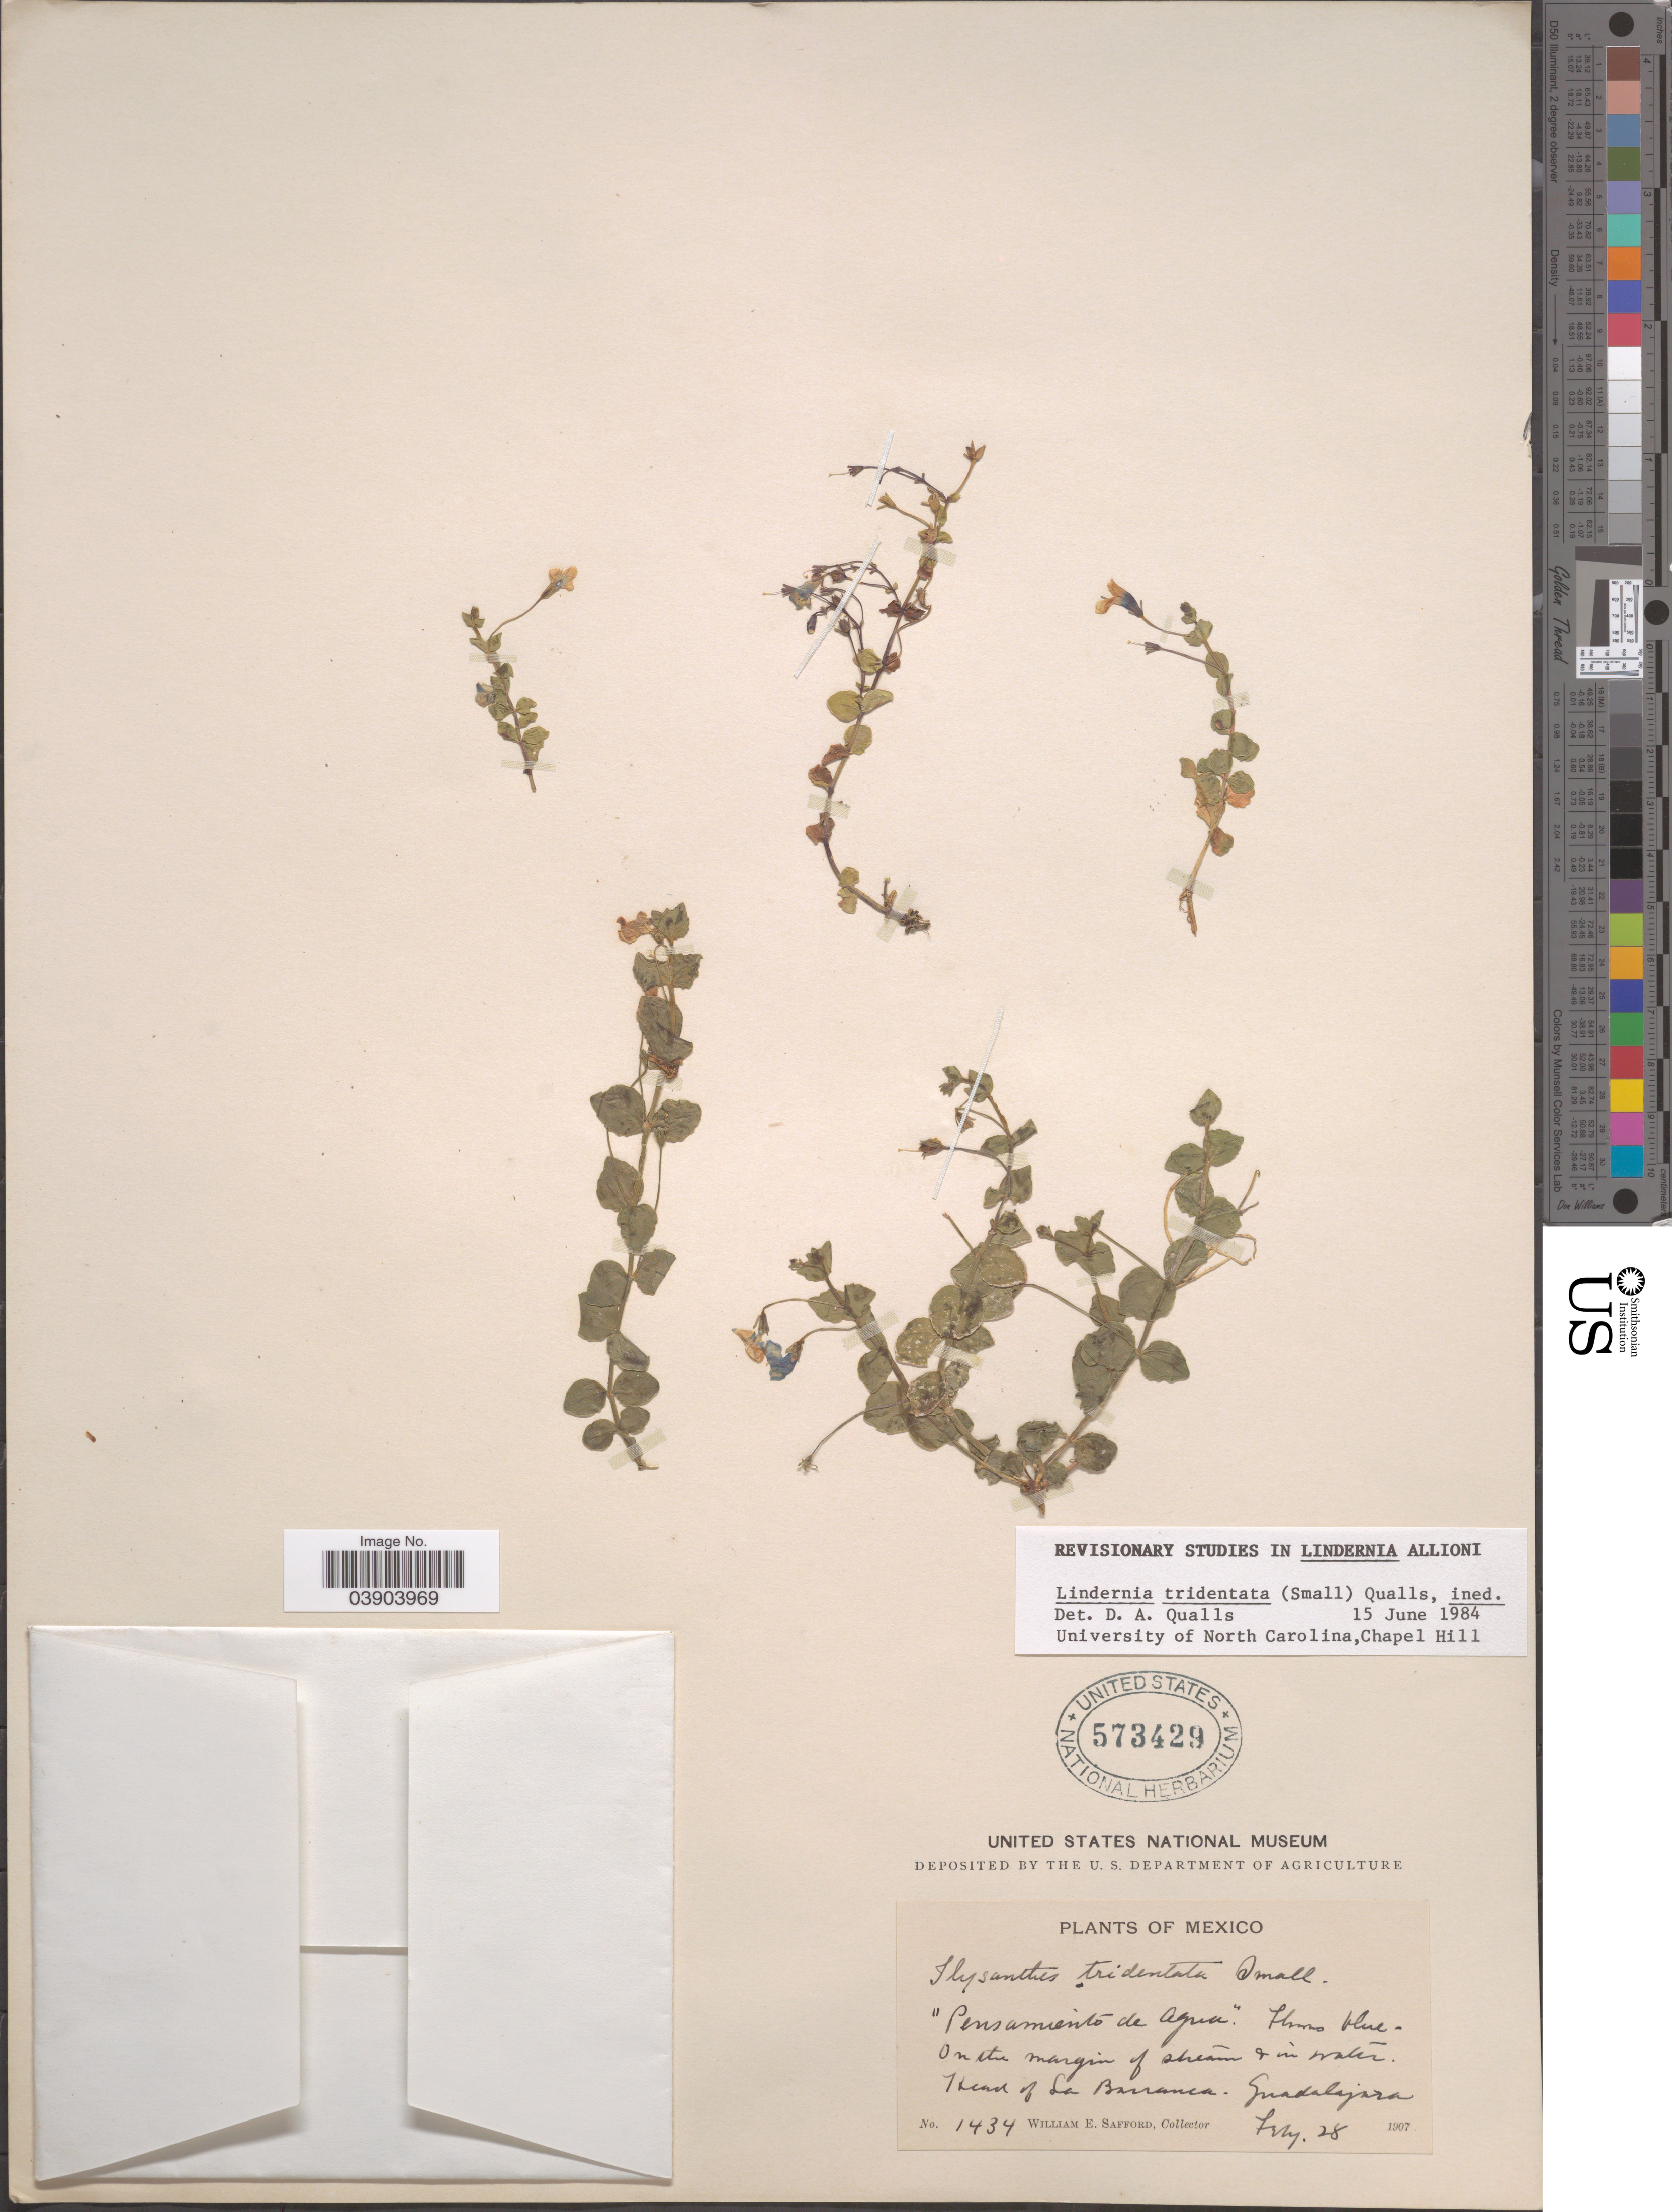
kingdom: Plantae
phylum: Tracheophyta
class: Magnoliopsida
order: Lamiales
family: Linderniaceae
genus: Lindernia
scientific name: Lindernia tridentata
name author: (Small) D.Q. Lewis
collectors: W. E. Safford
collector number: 1434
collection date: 1907-02-28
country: Mexico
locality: Head of Barranca. Guadalajara.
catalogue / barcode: US 573429